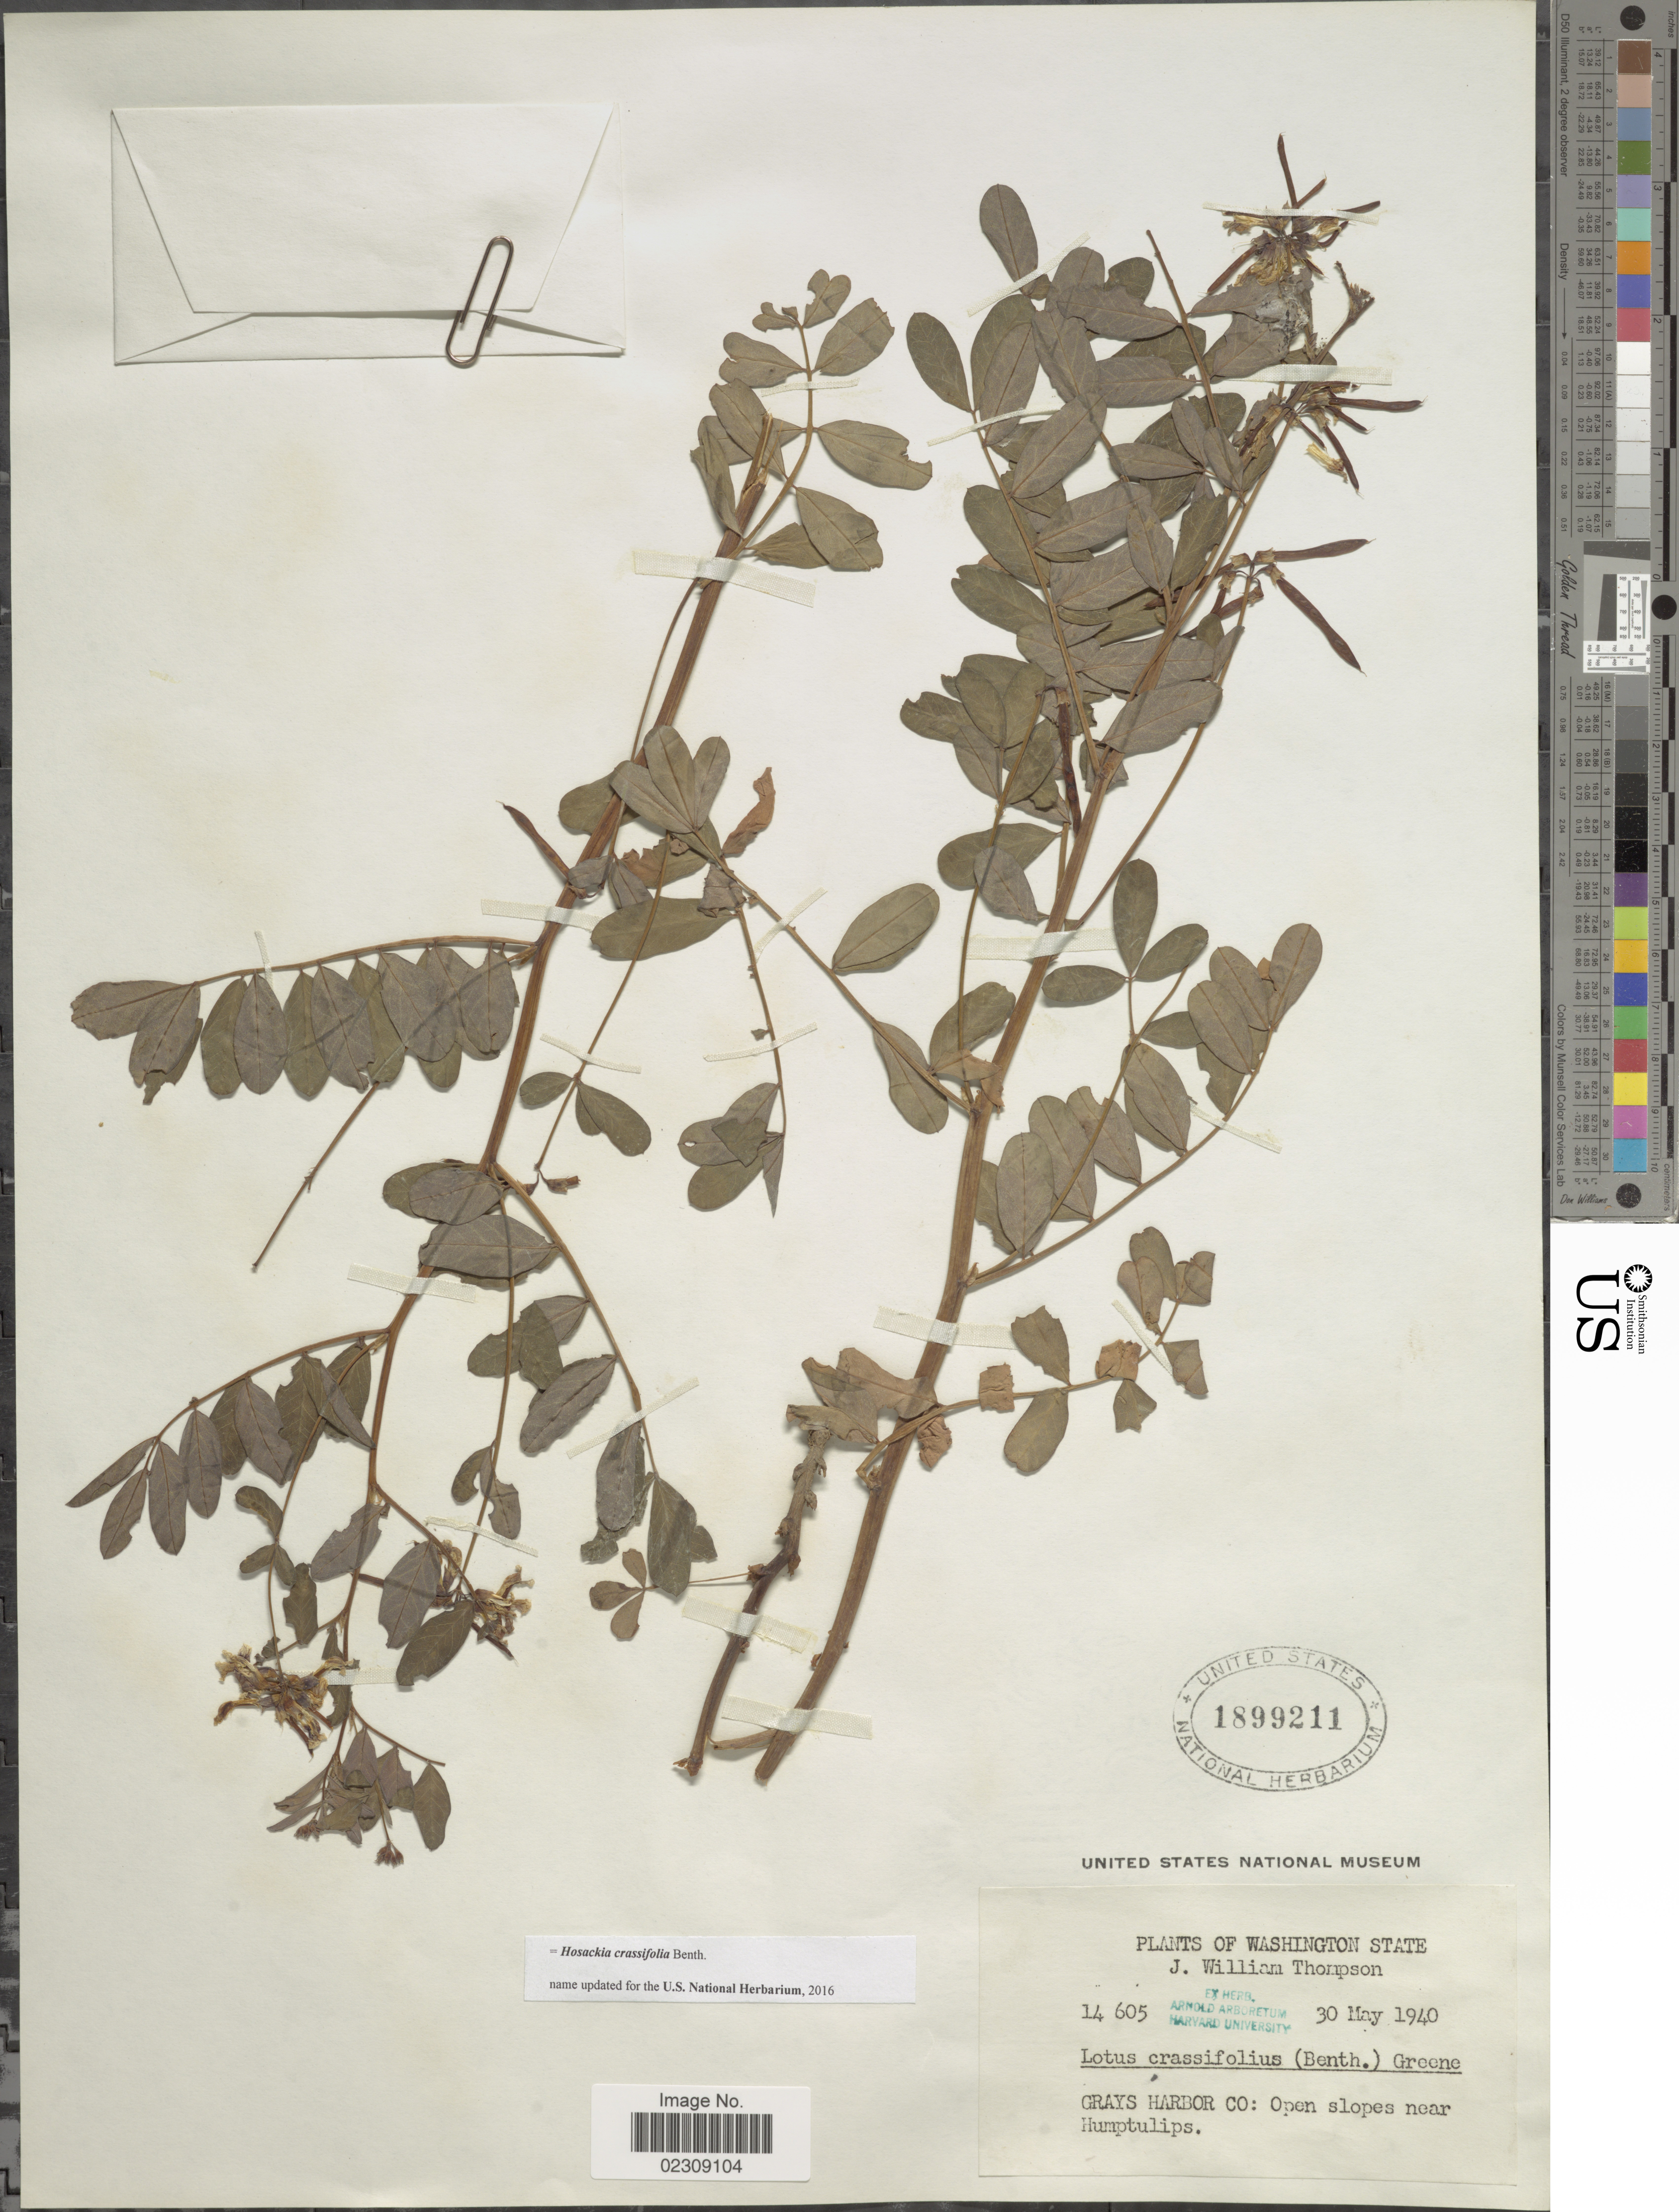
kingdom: Plantae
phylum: Tracheophyta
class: Magnoliopsida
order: Fabales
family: Fabaceae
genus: Hosackia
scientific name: Hosackia crassifolia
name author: Benth.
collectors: J. W. Thompson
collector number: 14605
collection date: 1940-05-30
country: United States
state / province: Washington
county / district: Grays Harbor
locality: Grays Harbor Co: Open slopes near Humptulips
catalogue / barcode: US 1899211